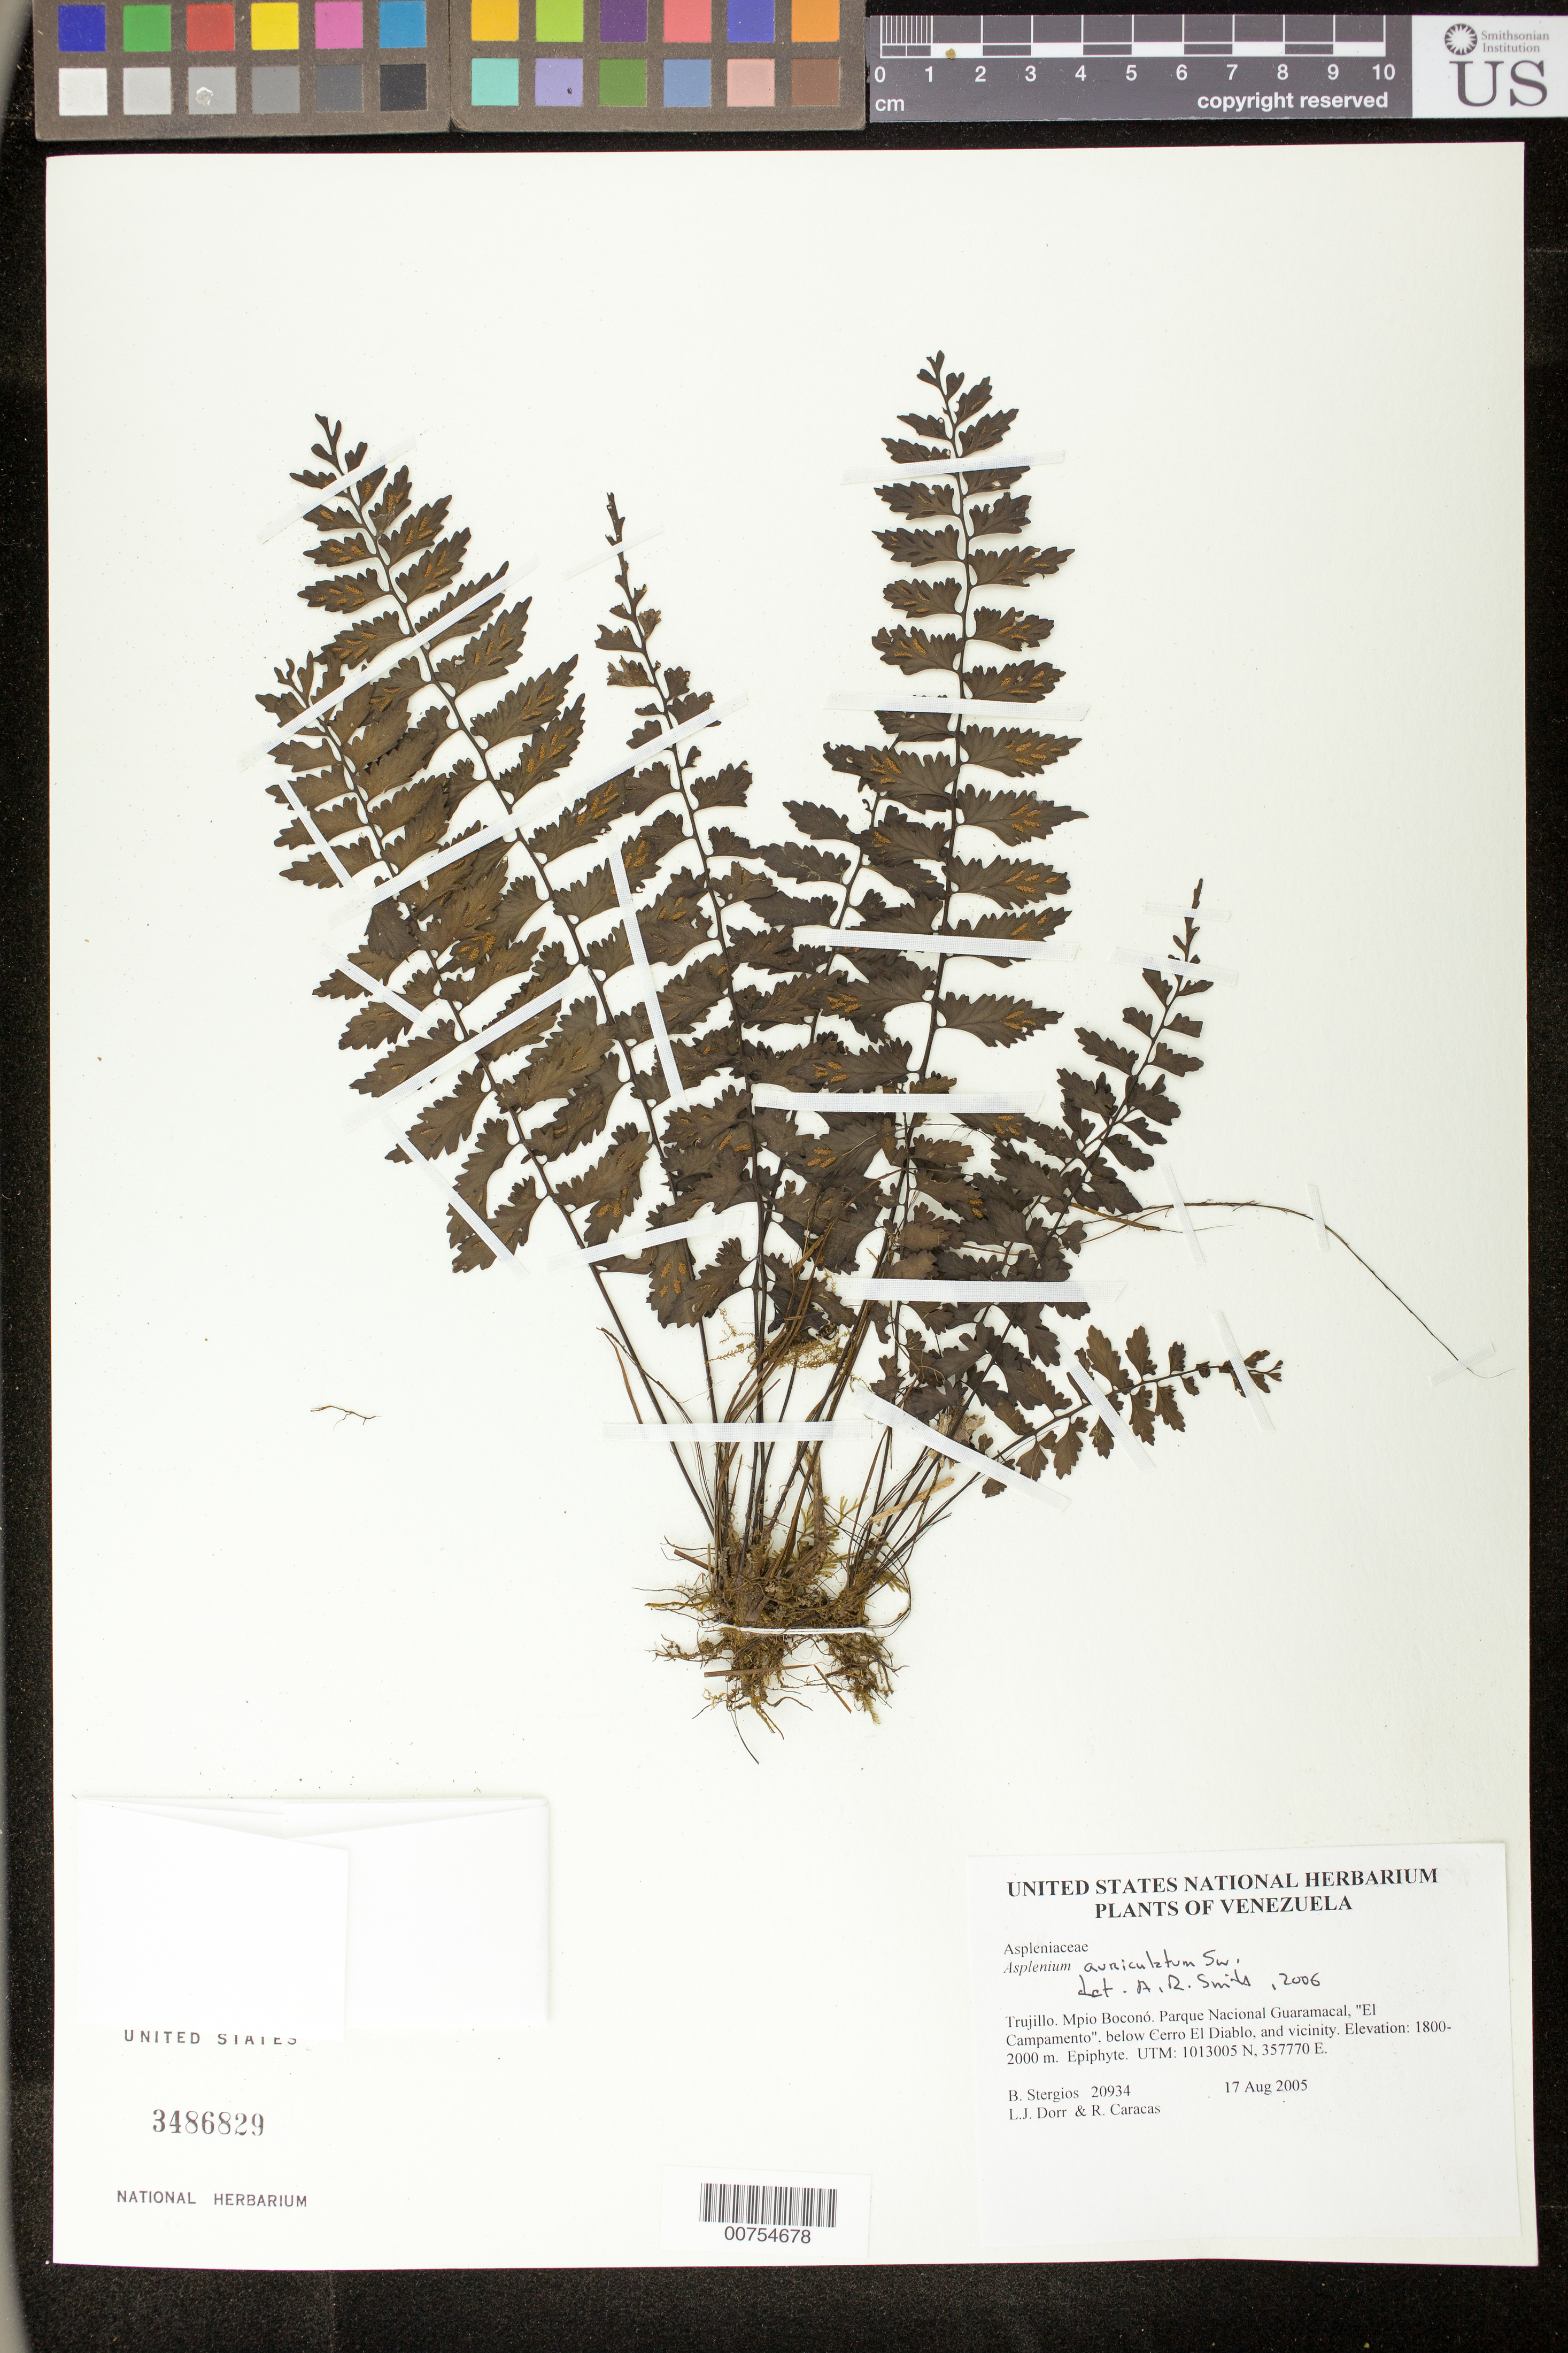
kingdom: Plantae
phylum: Tracheophyta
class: Polypodiopsida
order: Polypodiales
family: Aspleniaceae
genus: Asplenium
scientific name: Asplenium auriculatum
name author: Sw.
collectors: B. G. Stergios, L. J. Dorr & R. Caracas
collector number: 20934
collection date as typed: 17 Aug 2005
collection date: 2005-08-17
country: Venezuela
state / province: Trujillo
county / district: Boconó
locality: Parque Nacional Guaramacal, "El Campamento", below Cerro El Diablo, and vicinity.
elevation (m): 1800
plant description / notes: PORT, US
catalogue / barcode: US 3486829